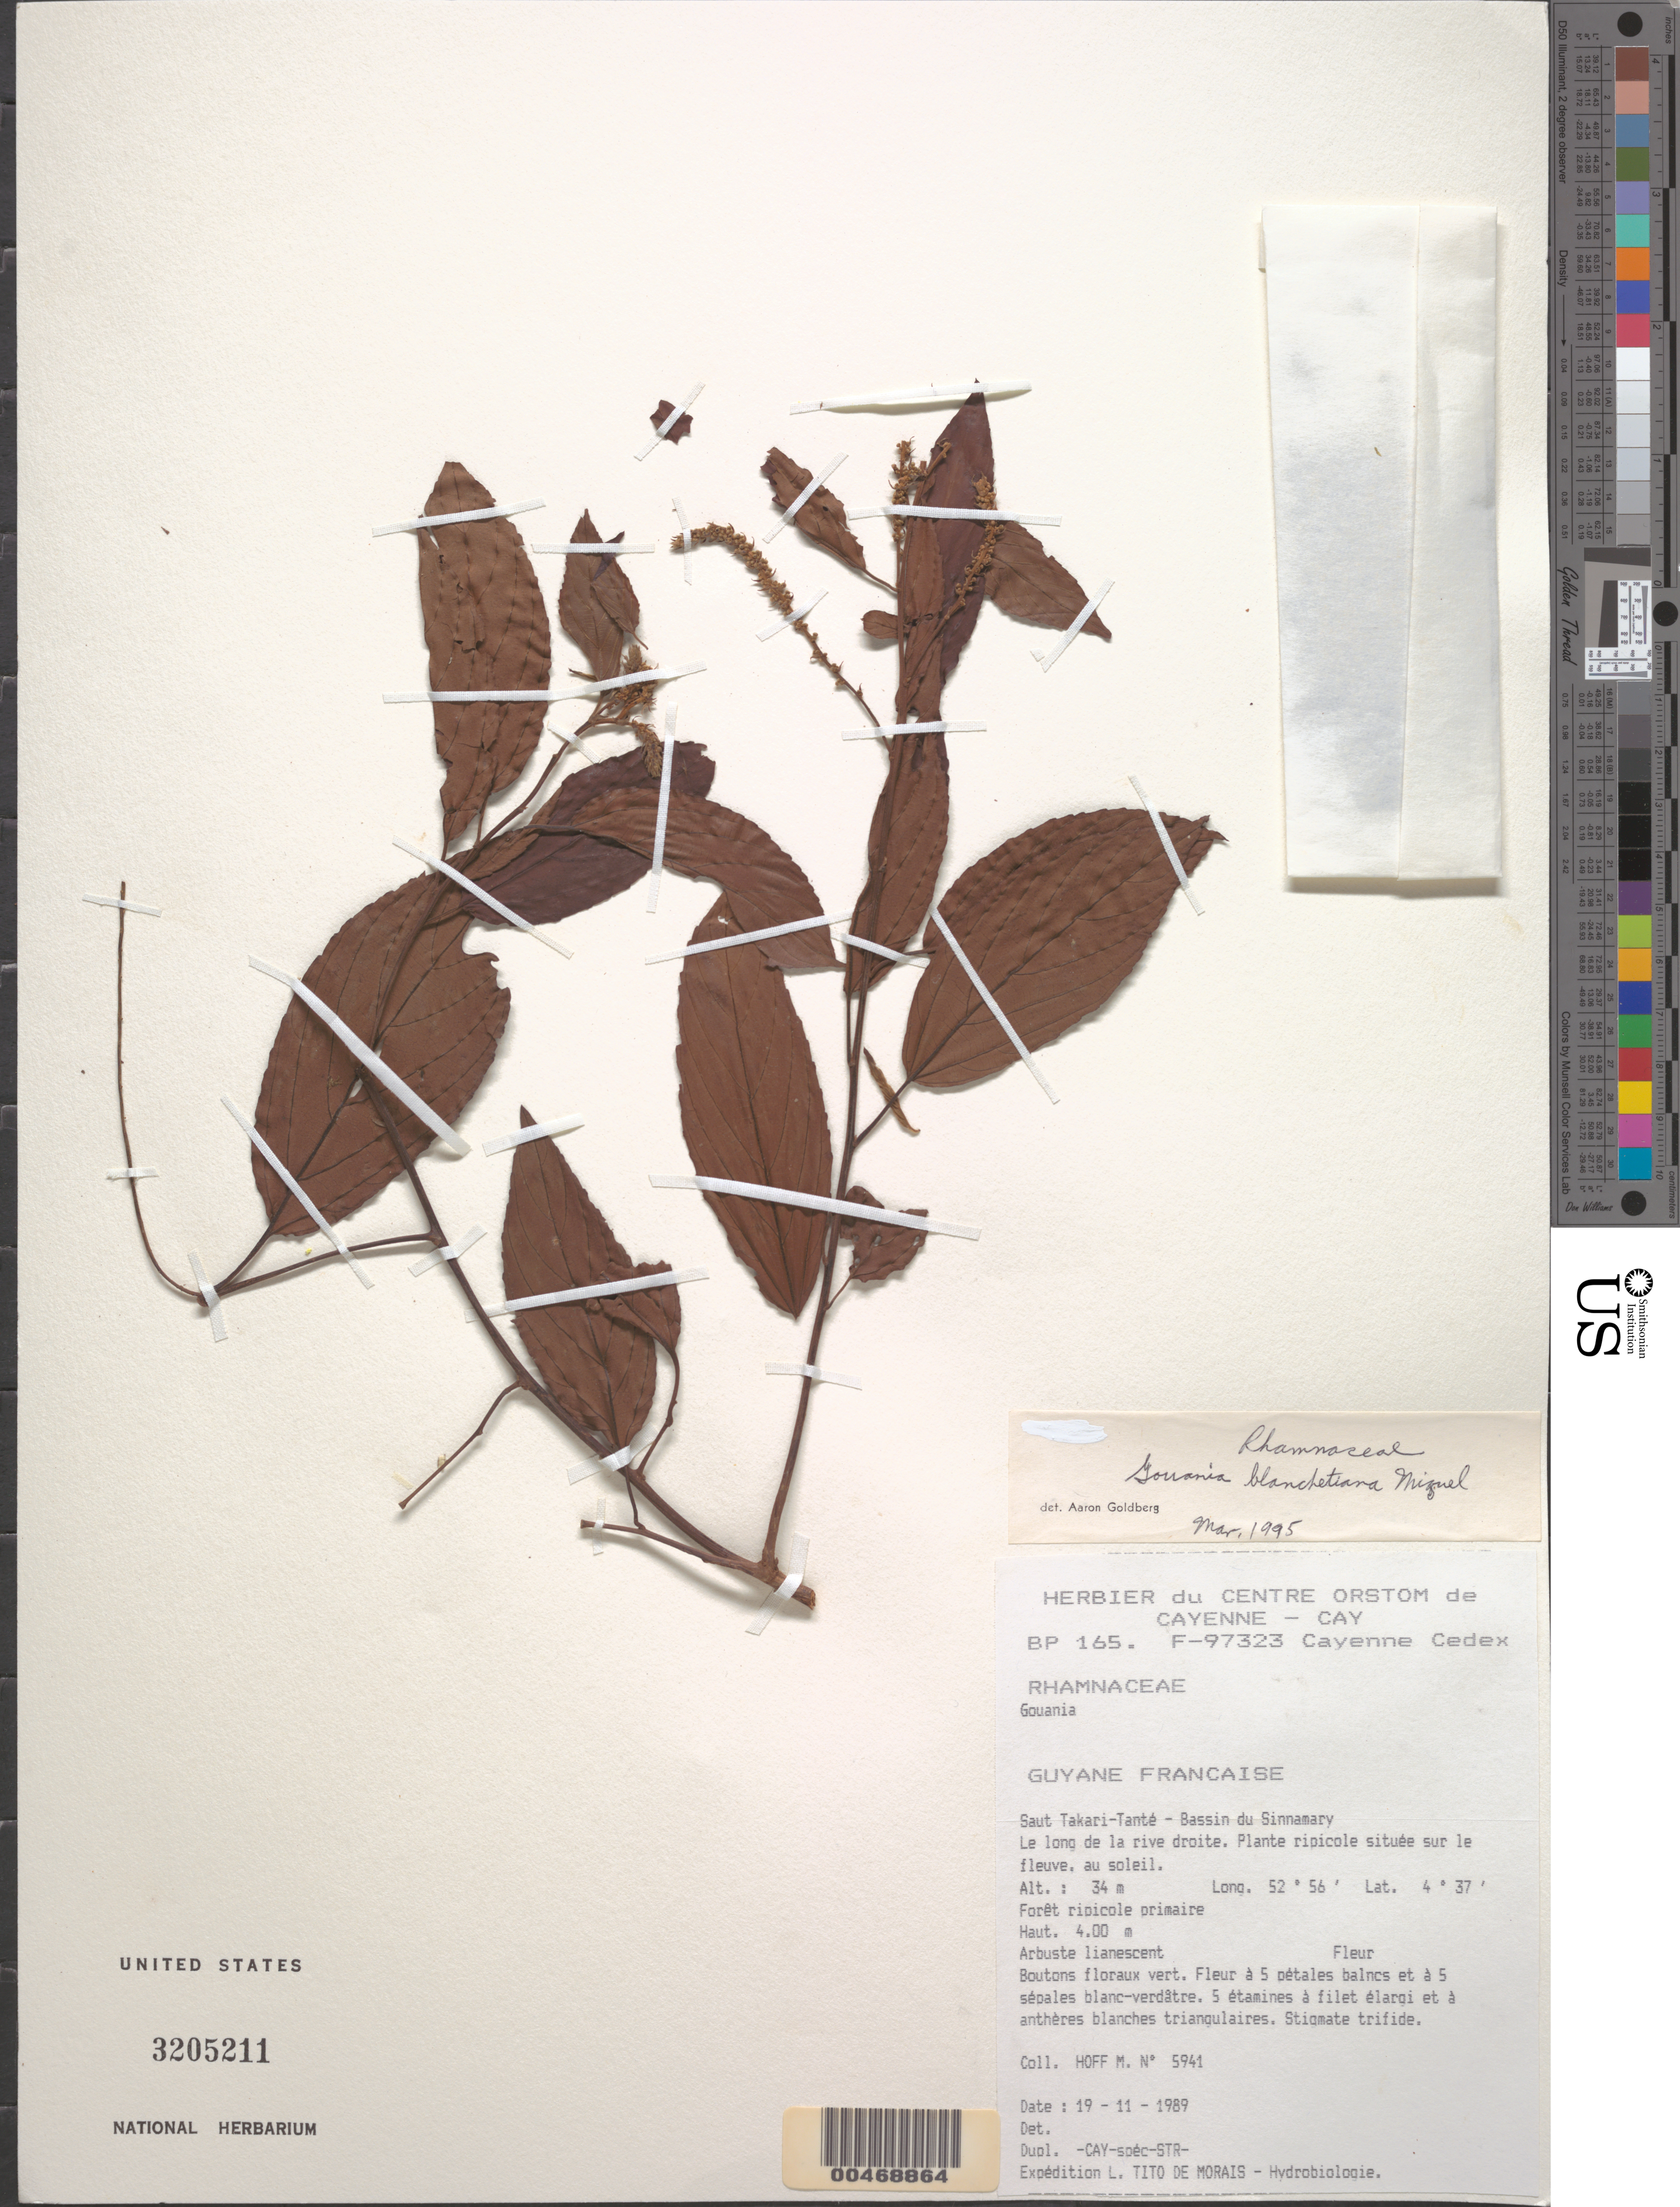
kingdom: Plantae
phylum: Tracheophyta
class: Magnoliopsida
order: Rosales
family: Rhamnaceae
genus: Gouania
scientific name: Gouania blanchetiana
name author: Miq.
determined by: Goldberg, Aaron, (US), NMNH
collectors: M. Hoff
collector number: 5941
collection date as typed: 19-Nov-89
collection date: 1989-11-19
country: French Guiana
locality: Saut Takari-Tanté, Bassin du Sinnamary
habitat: Primary riparian forest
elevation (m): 34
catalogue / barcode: US 3205211